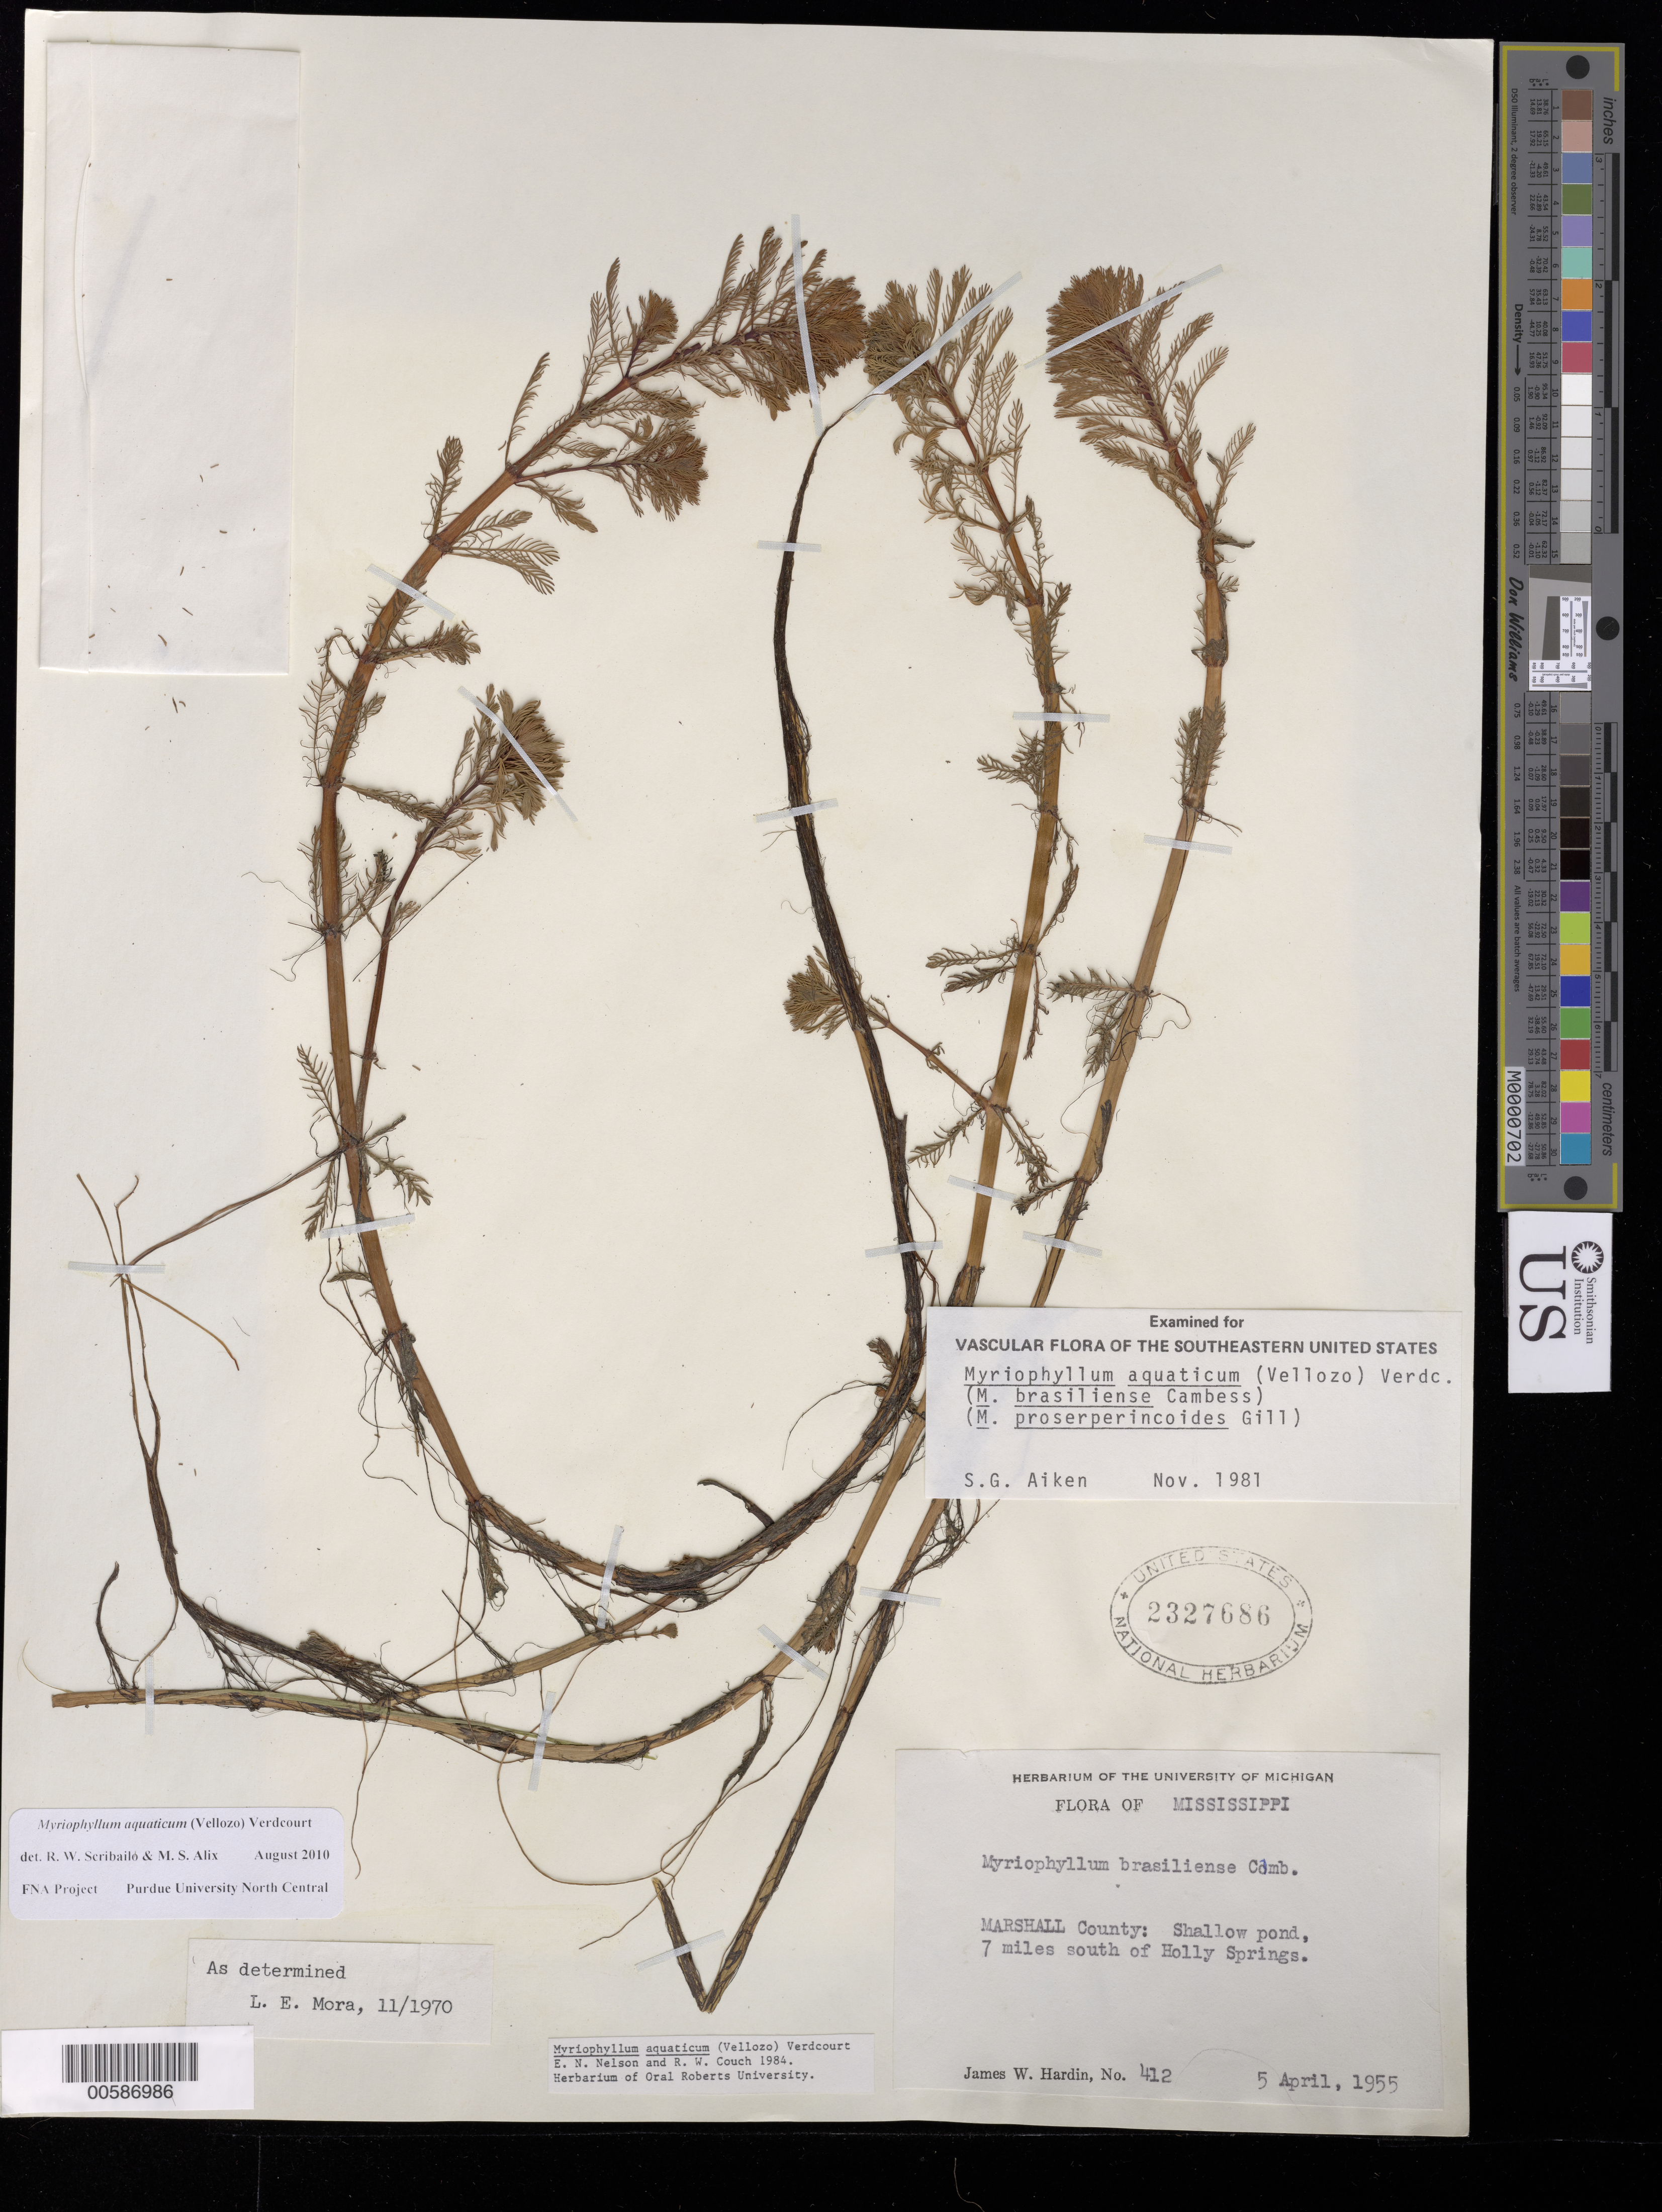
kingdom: Plantae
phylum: Tracheophyta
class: Magnoliopsida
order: Saxifragales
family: Haloragaceae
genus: Myriophyllum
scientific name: Myriophyllum aquaticum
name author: (Vell.) Verdc.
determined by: Scribailo, R. W.; Alix, M. S.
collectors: J. Hardin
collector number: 412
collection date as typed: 05 Apr 1955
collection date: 1955-04-05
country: United States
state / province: Mississippi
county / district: Marshall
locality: S of Holly Spring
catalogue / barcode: US 2327686